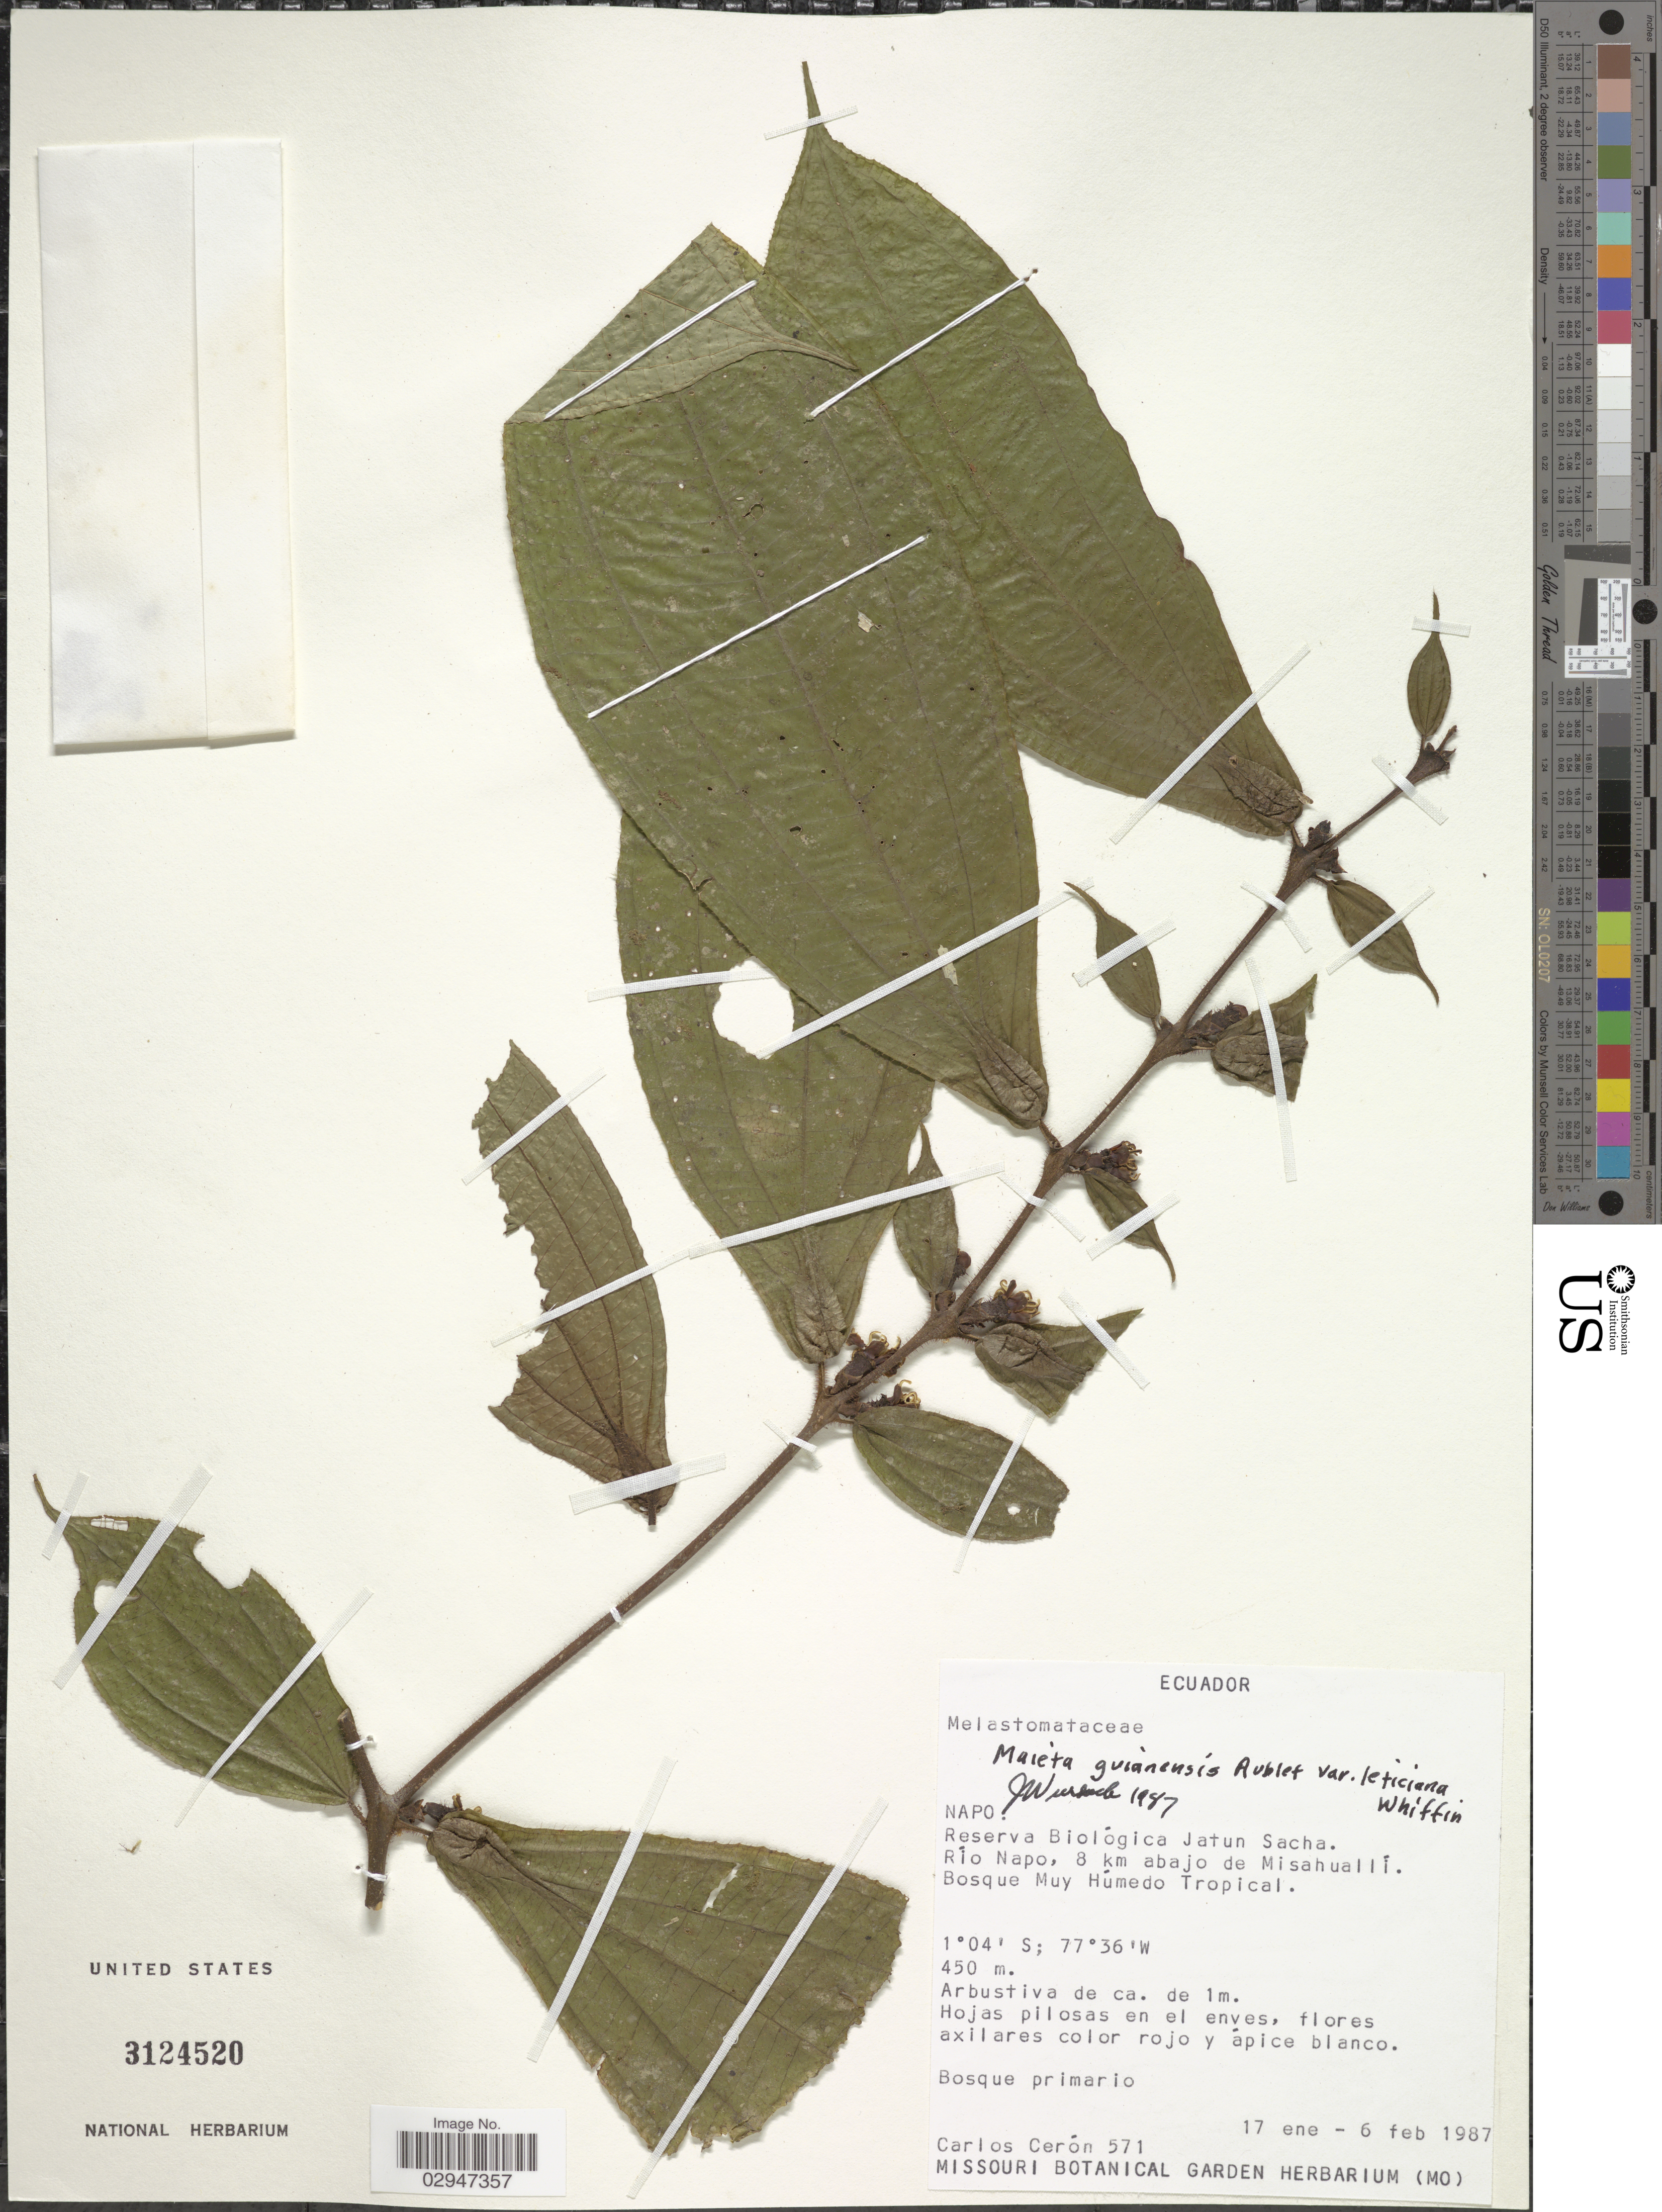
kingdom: Plantae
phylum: Tracheophyta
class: Magnoliopsida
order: Myrtales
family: Melastomataceae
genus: Maieta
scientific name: Maieta guianensis var. leticiana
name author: Whiffin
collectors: C. E. Cerón M.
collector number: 571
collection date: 1987-01-17/1987-02-06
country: Ecuador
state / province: Napo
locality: Napo: Reserva Biológica Jatun Sacha. Río Napo, 8 km abajo de Misahuallí. Bosque Muy Húmedo Tropical.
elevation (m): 450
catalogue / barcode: US 3124520